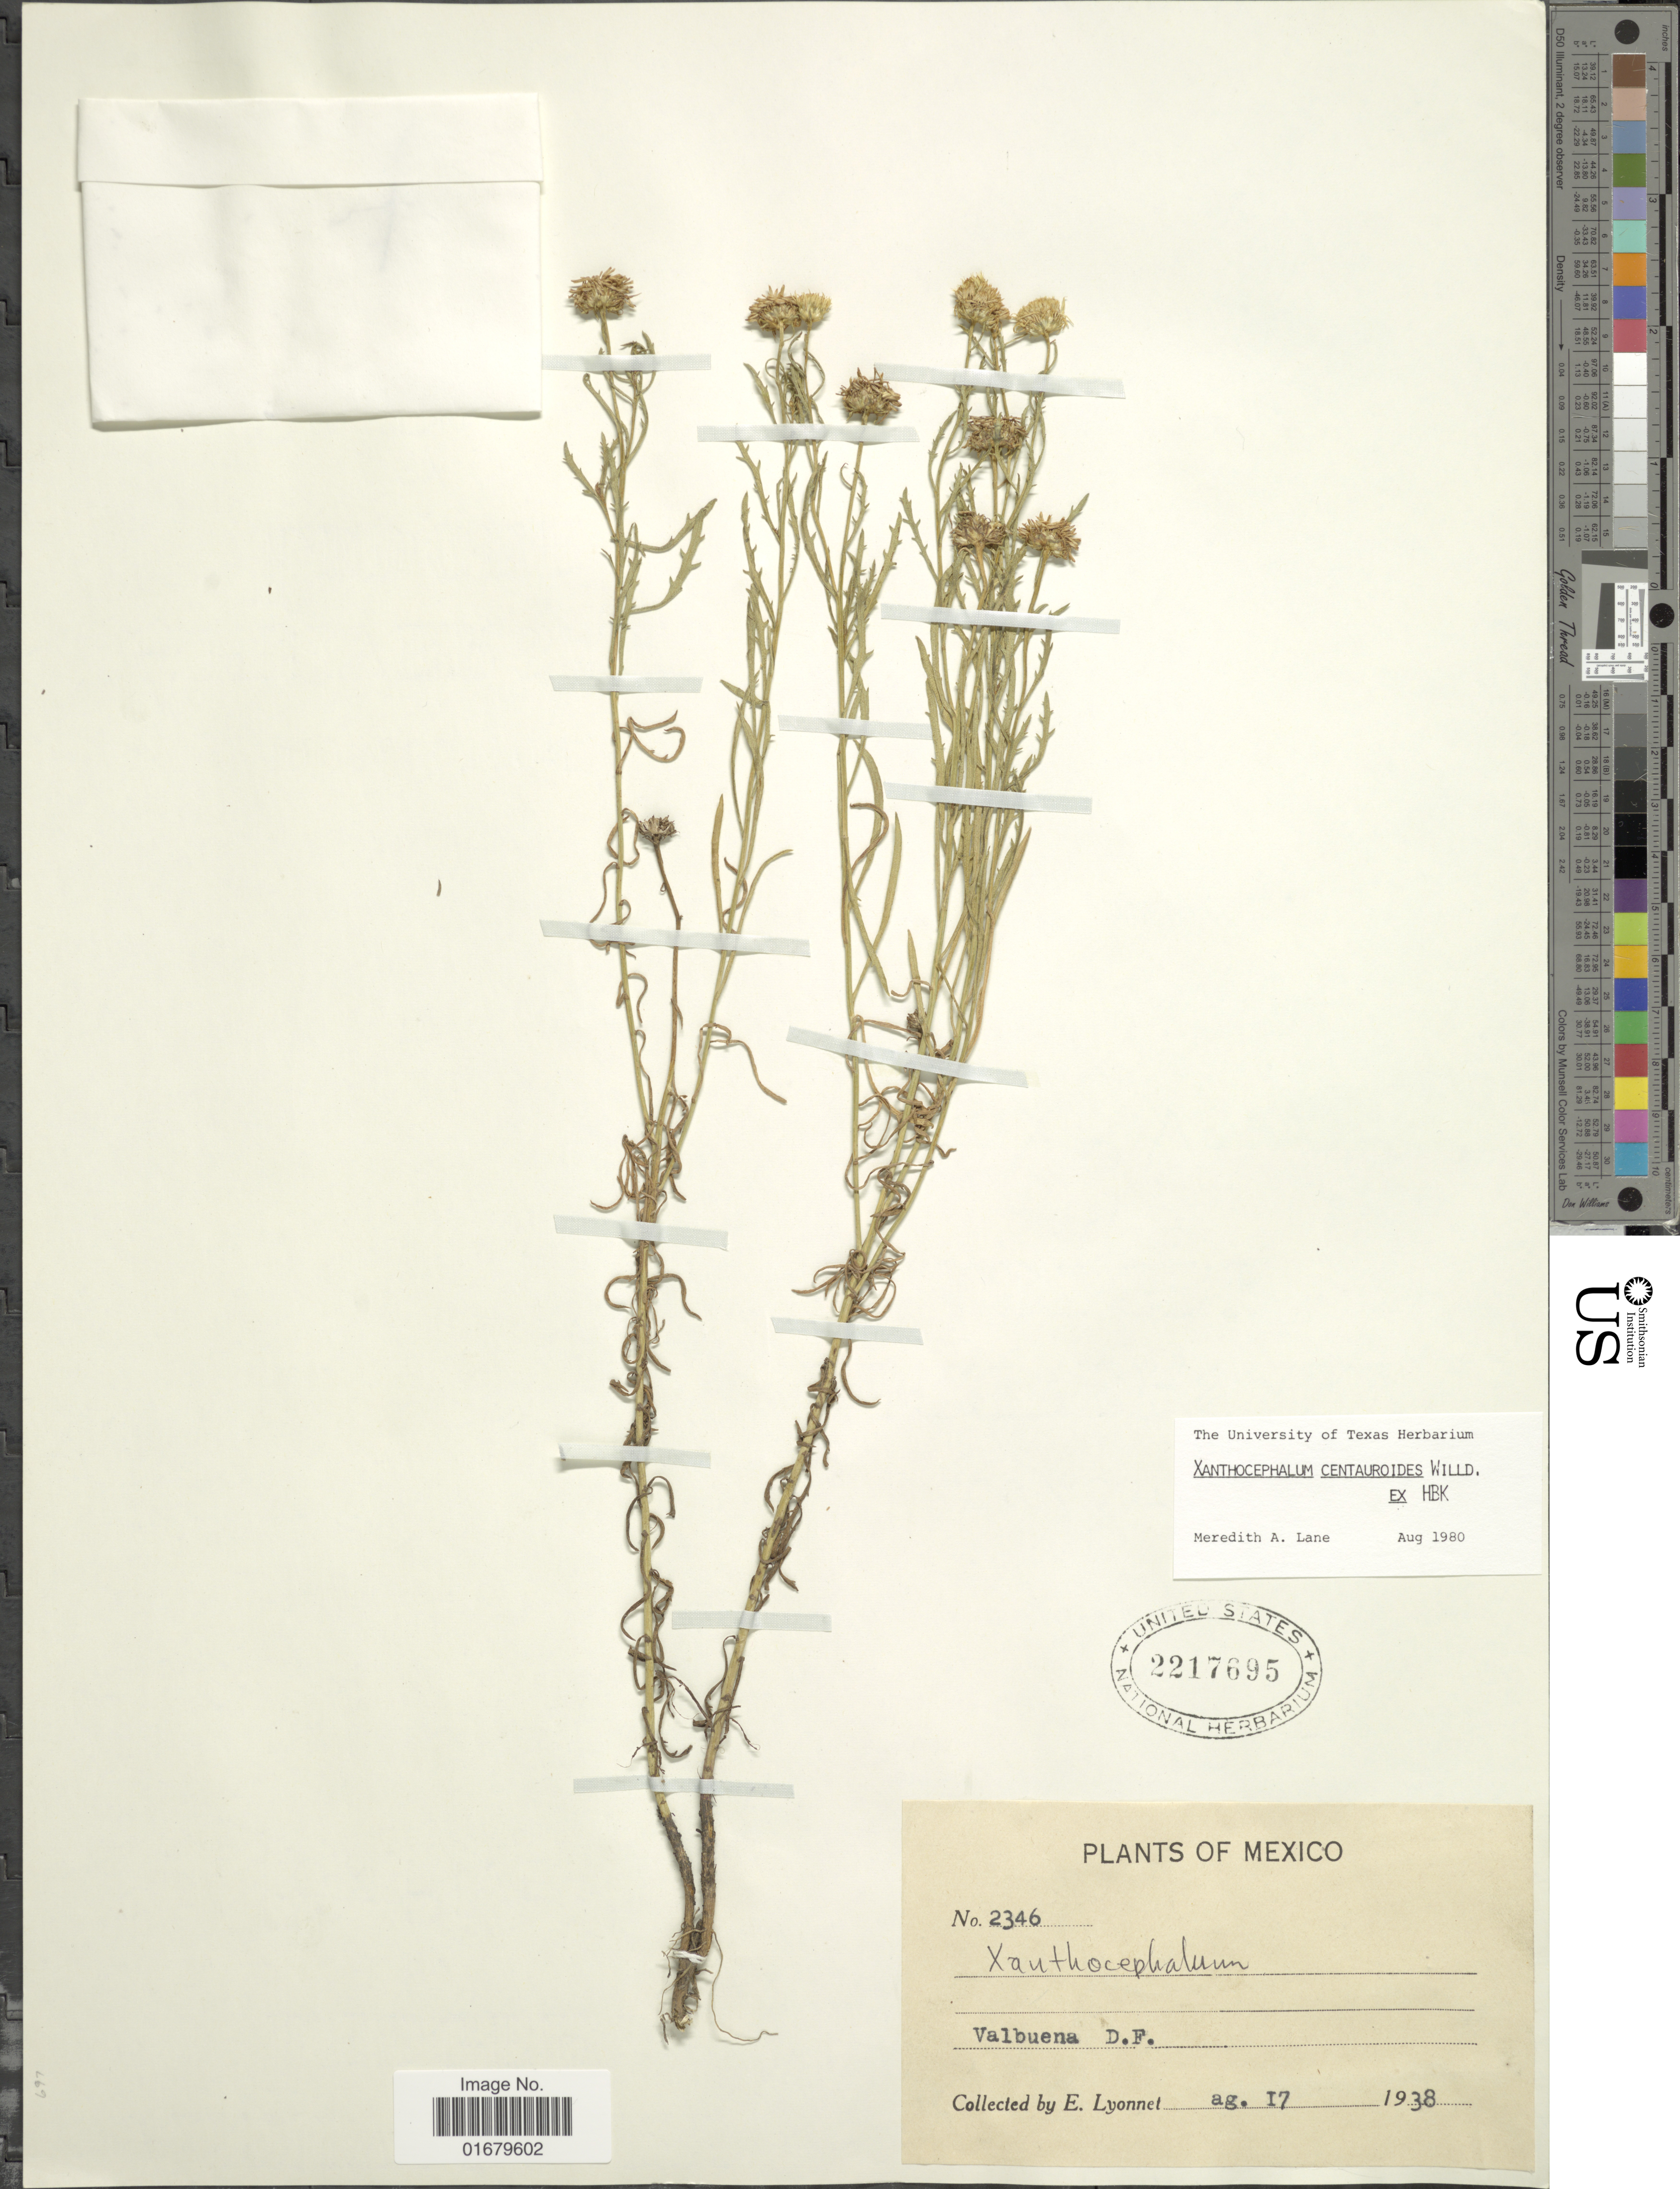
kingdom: Plantae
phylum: Tracheophyta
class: Magnoliopsida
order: Asterales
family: Asteraceae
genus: Xanthocephalum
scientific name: Xanthocephalum centauroides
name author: Willd.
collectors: E. Lyonnet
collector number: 2346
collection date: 1938-08-17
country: Mexico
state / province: Distrito Federal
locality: Valbuena D. F.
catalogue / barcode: US 2217695